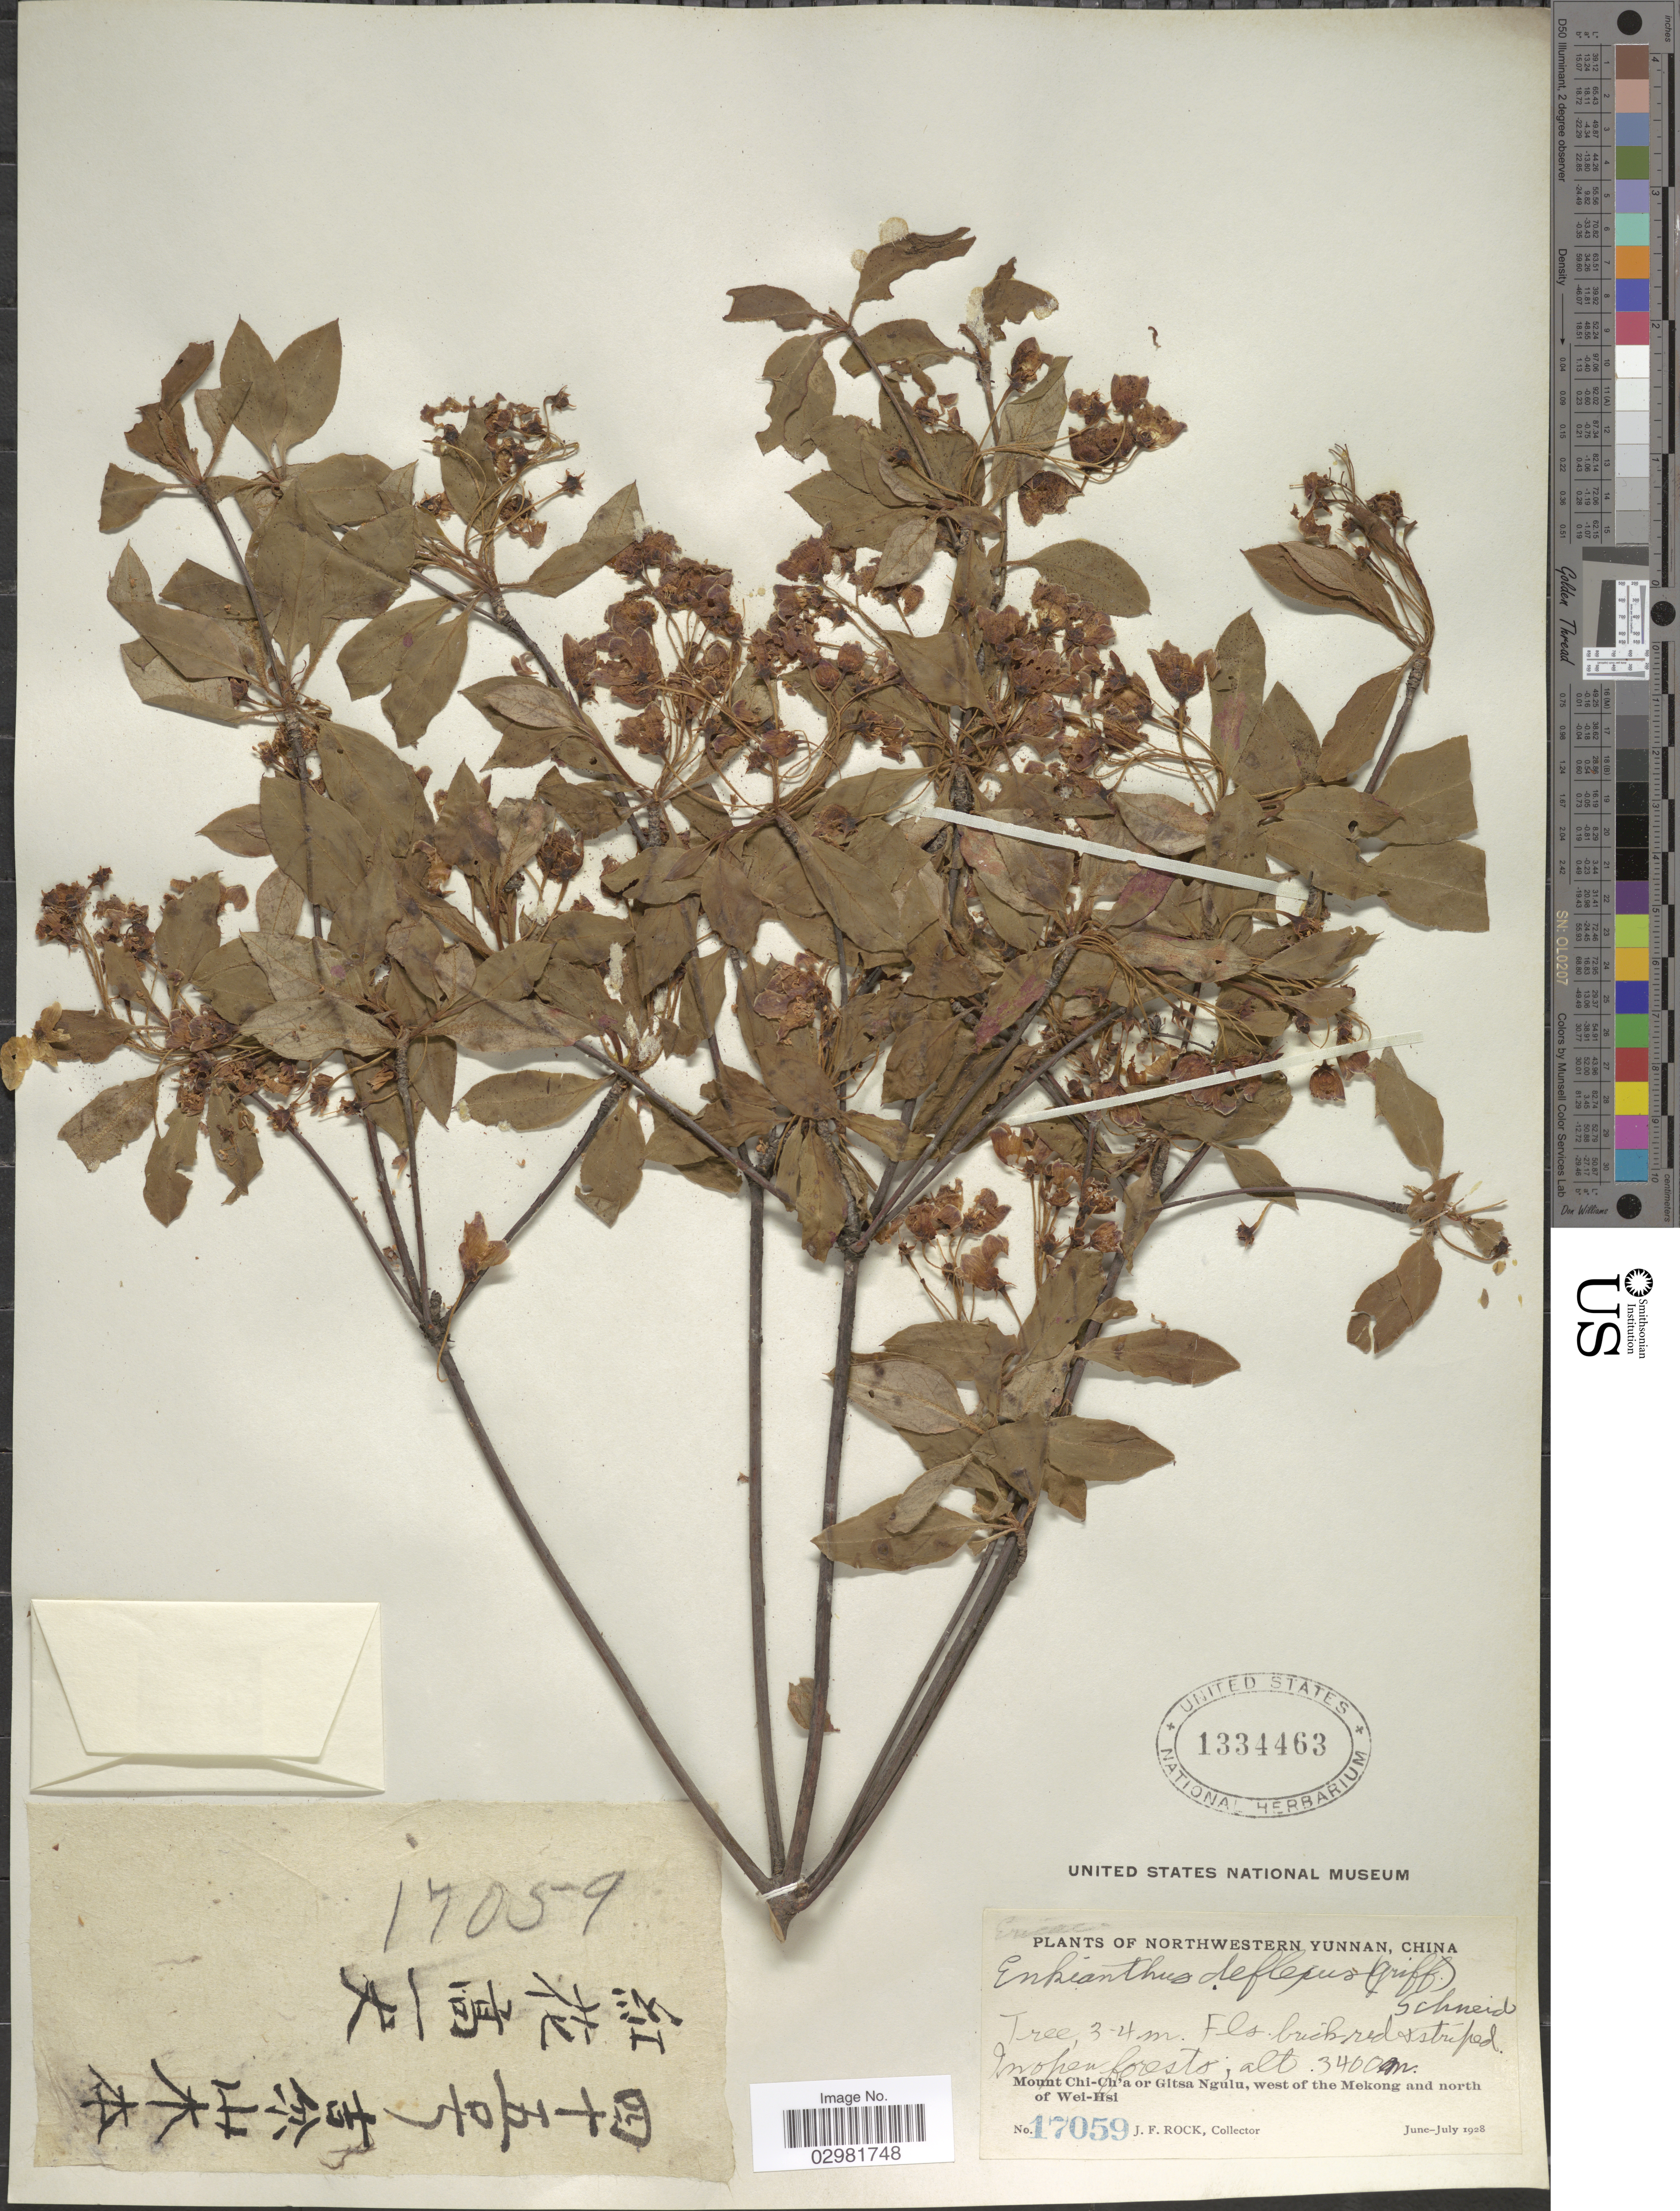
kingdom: Plantae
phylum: Tracheophyta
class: Magnoliopsida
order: Ericales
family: Ericaceae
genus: Enkianthus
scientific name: Enkianthus deflexus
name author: (Griff.) C.K. Schneid.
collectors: J. Rock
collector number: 17059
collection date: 1928-06/1928-07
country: China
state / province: Yunnan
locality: Northwestern Yunnan. Mount Chi-Ch'a or Gitsa Ngulu, west of the Mekong and north of Wei-Hsi.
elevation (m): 3400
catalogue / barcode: US 1334463